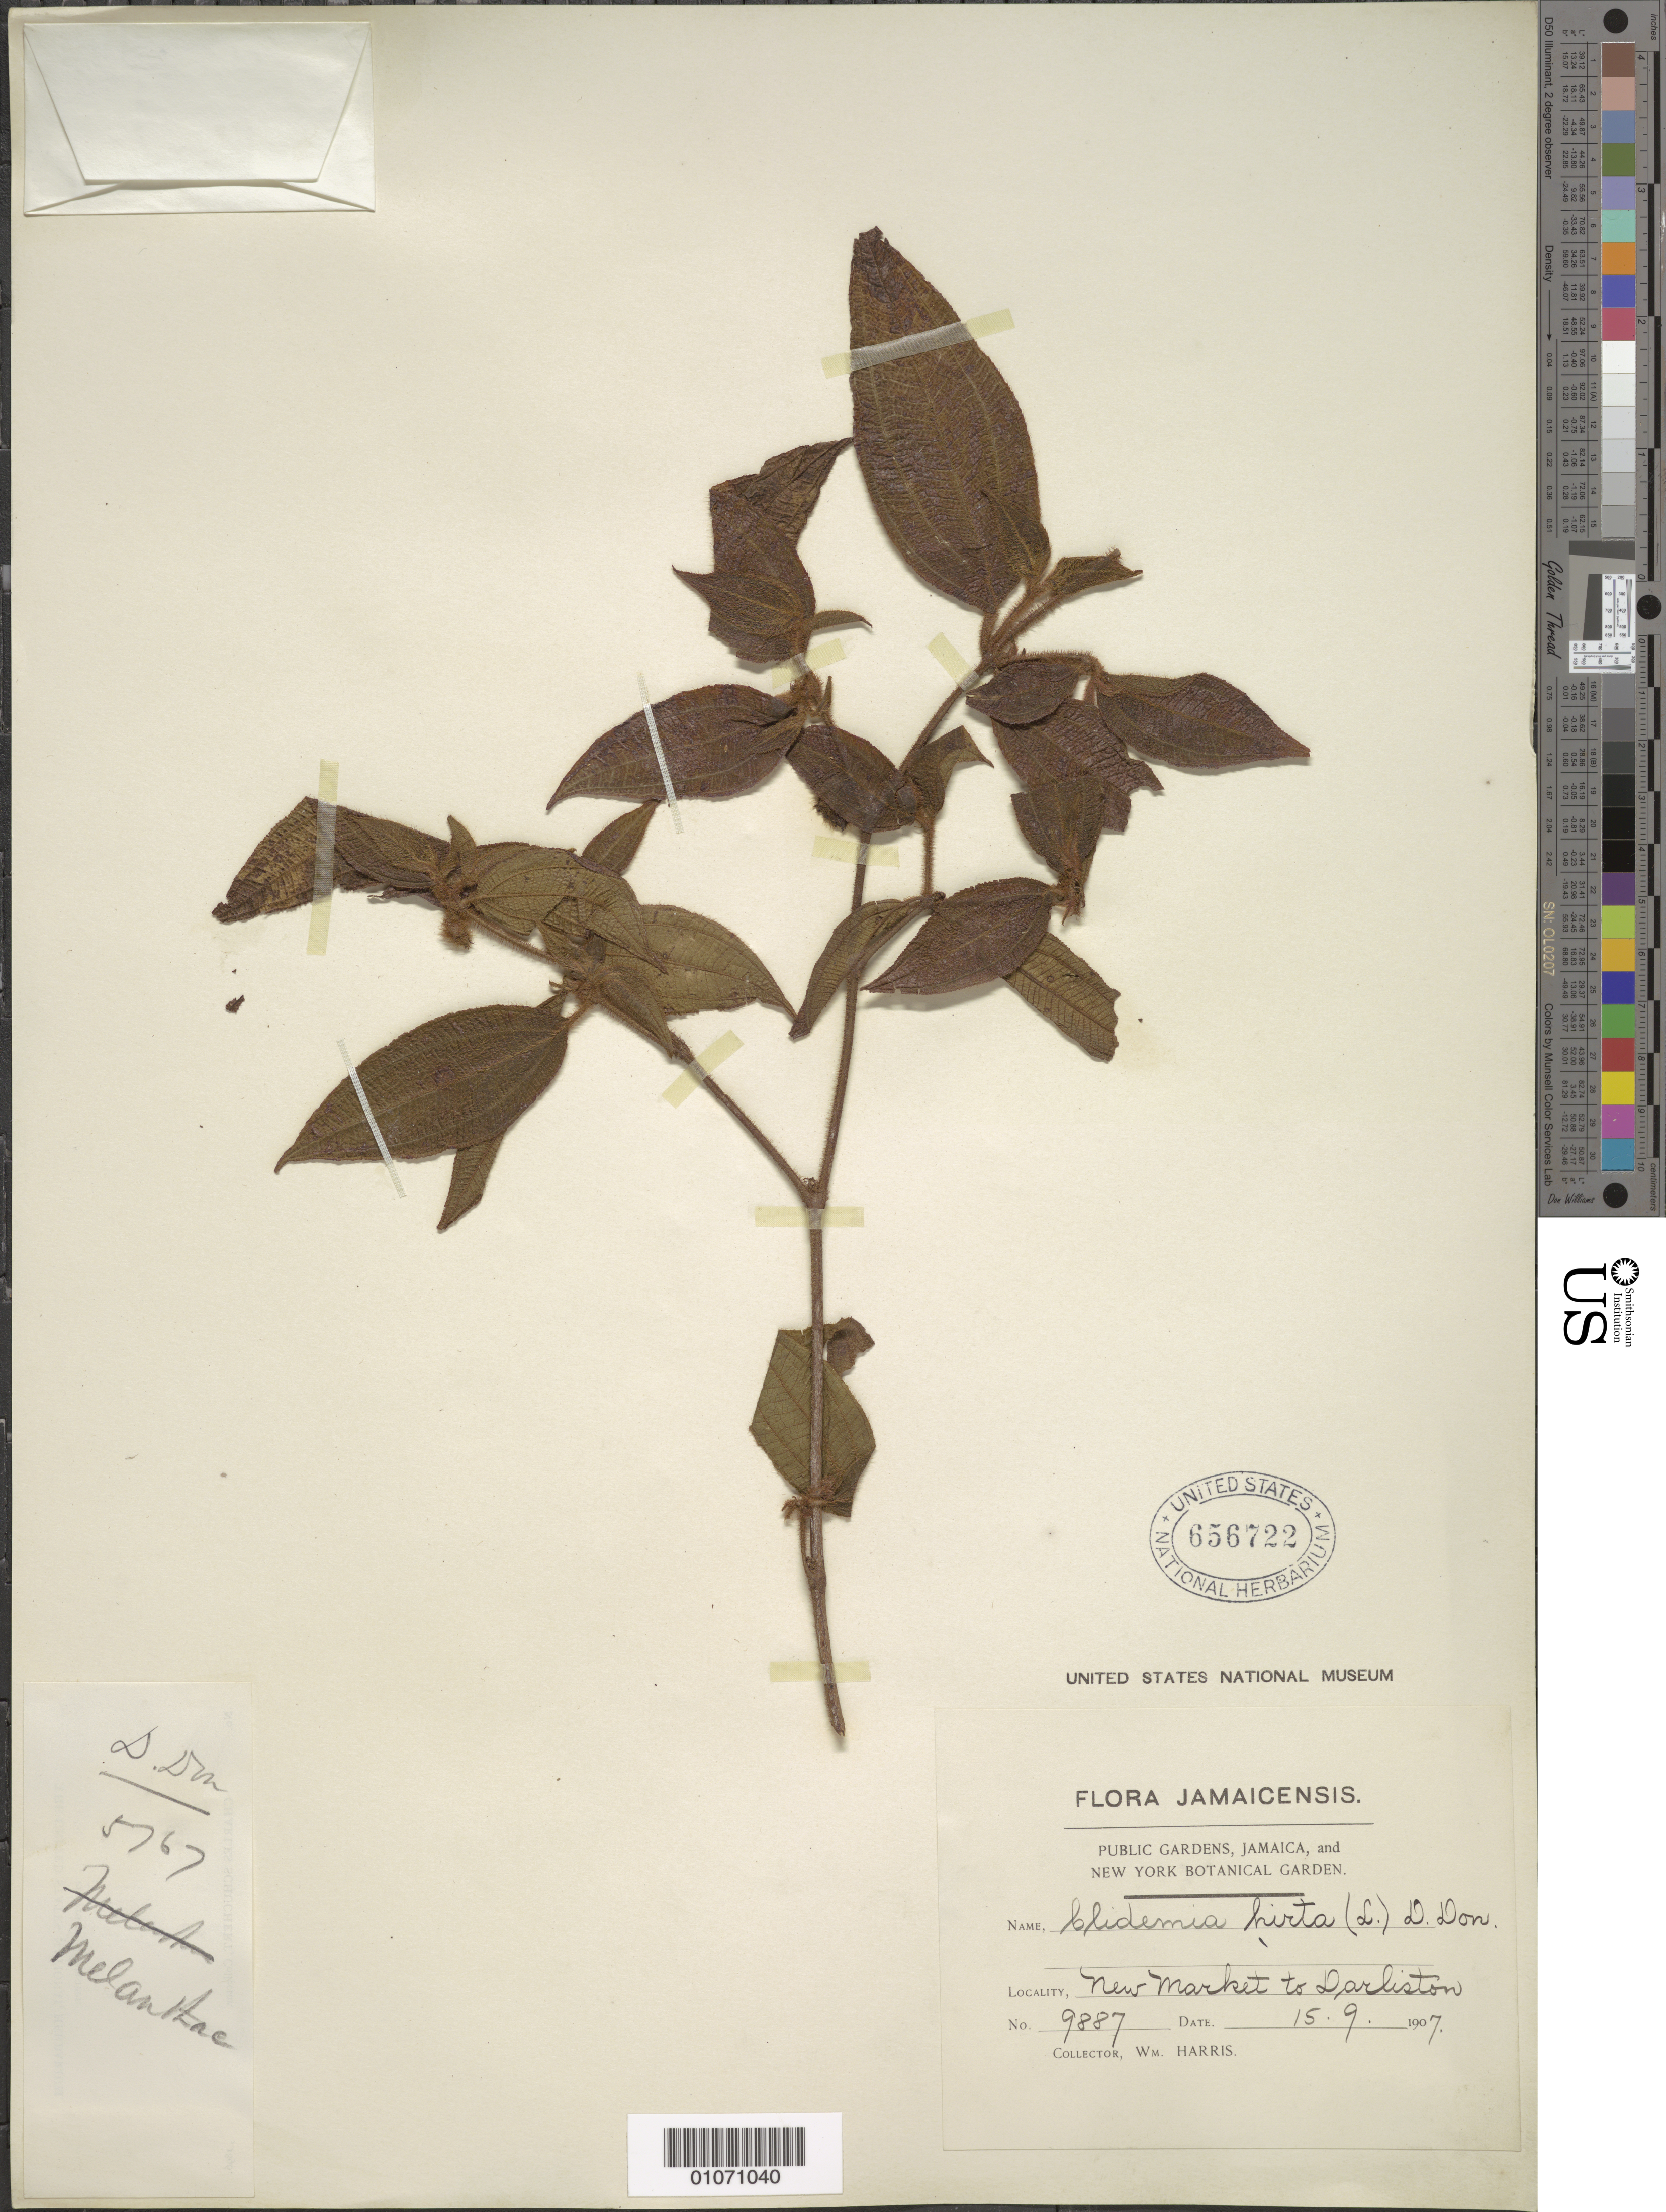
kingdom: Plantae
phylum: Tracheophyta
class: Magnoliopsida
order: Myrtales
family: Melastomataceae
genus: Clidemia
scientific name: Clidemia hirta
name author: (L.) D. Don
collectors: W. Harris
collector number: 9887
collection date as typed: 15 Sep 1907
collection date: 1907-09-15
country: Jamaica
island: Jamaica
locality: New Market to Darliston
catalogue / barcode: US 656722